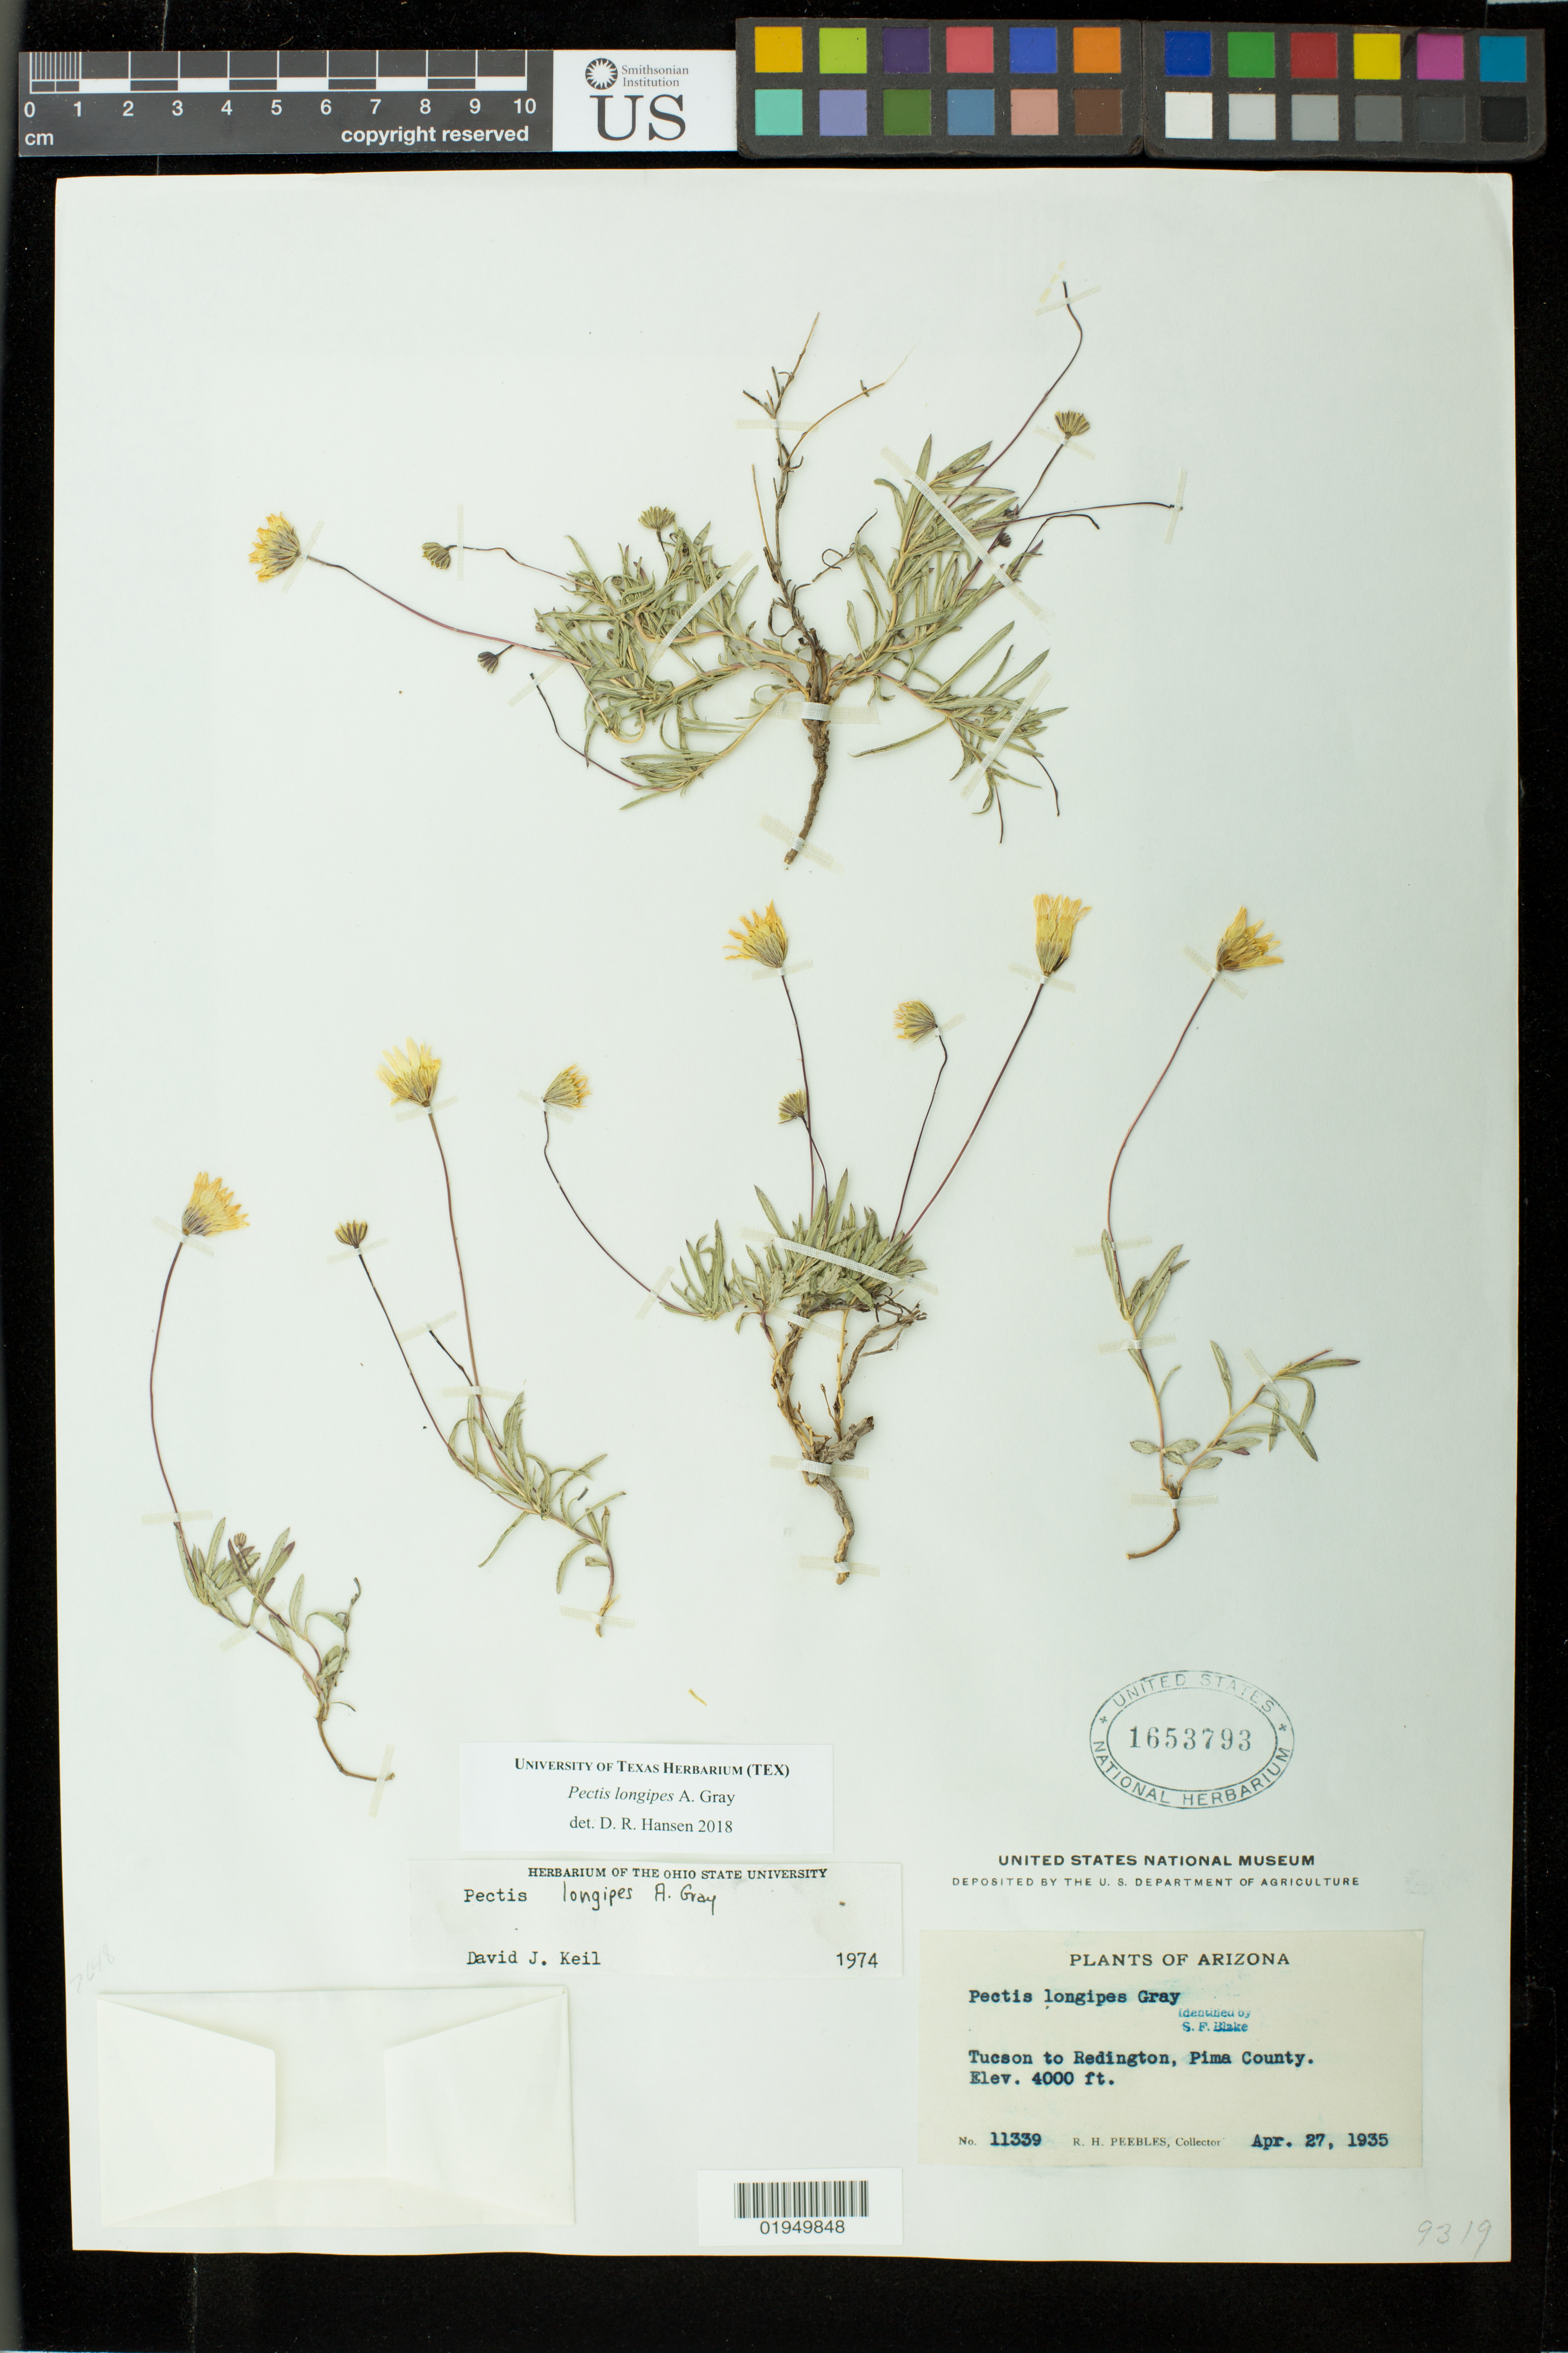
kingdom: Plantae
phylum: Tracheophyta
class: Magnoliopsida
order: Asterales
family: Asteraceae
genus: Pectis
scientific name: Pectis longipes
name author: A. Gray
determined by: Hansen, D. R.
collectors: R. H. Peebles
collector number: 11339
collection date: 1935-04-27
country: United States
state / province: Arizona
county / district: Pima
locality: Tucson to Redington.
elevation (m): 1219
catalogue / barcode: US 1653793